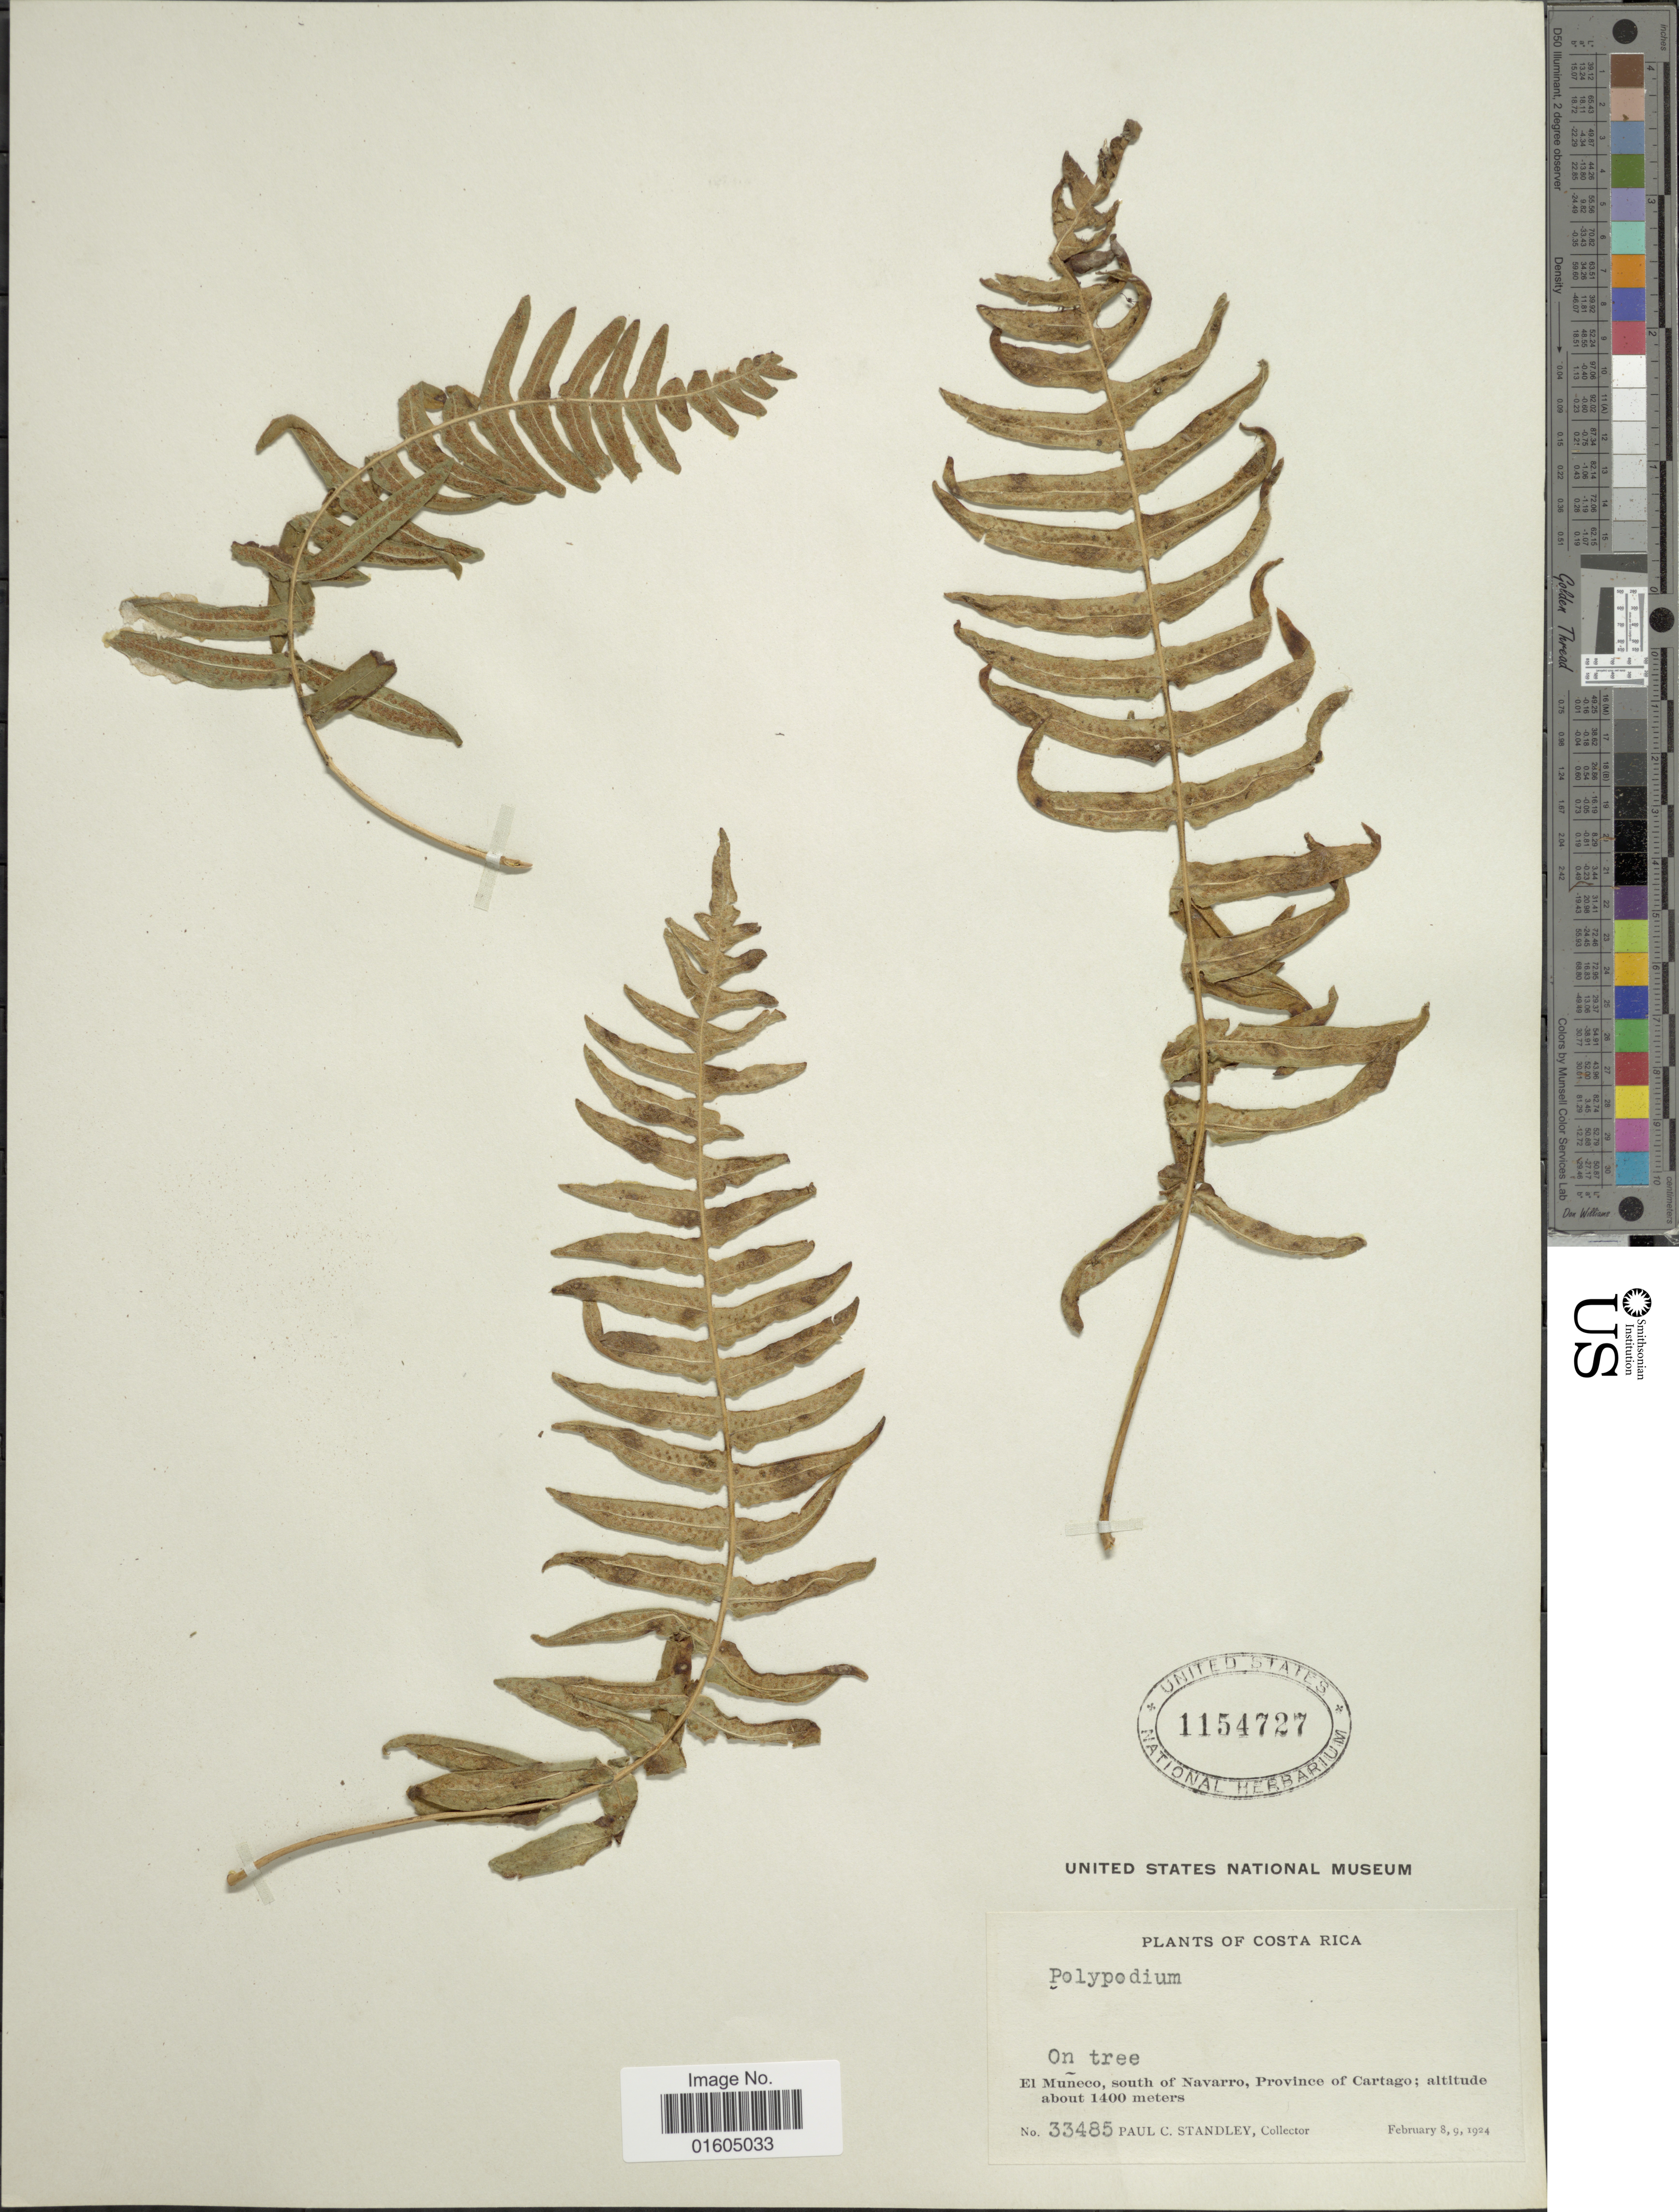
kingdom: Plantae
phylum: Tracheophyta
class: Polypodiopsida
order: Polypodiales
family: Polypodiaceae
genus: Serpocaulon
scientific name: Serpocaulon dissimile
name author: (L.) A.R. Sm.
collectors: P. C. Standley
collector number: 33485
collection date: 1924-02-08/1924-02-09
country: Costa Rica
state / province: Cartago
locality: Costa Rica. El muñeco, south of Navarro, Provi9nce of Cartago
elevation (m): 1400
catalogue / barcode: US 1154727